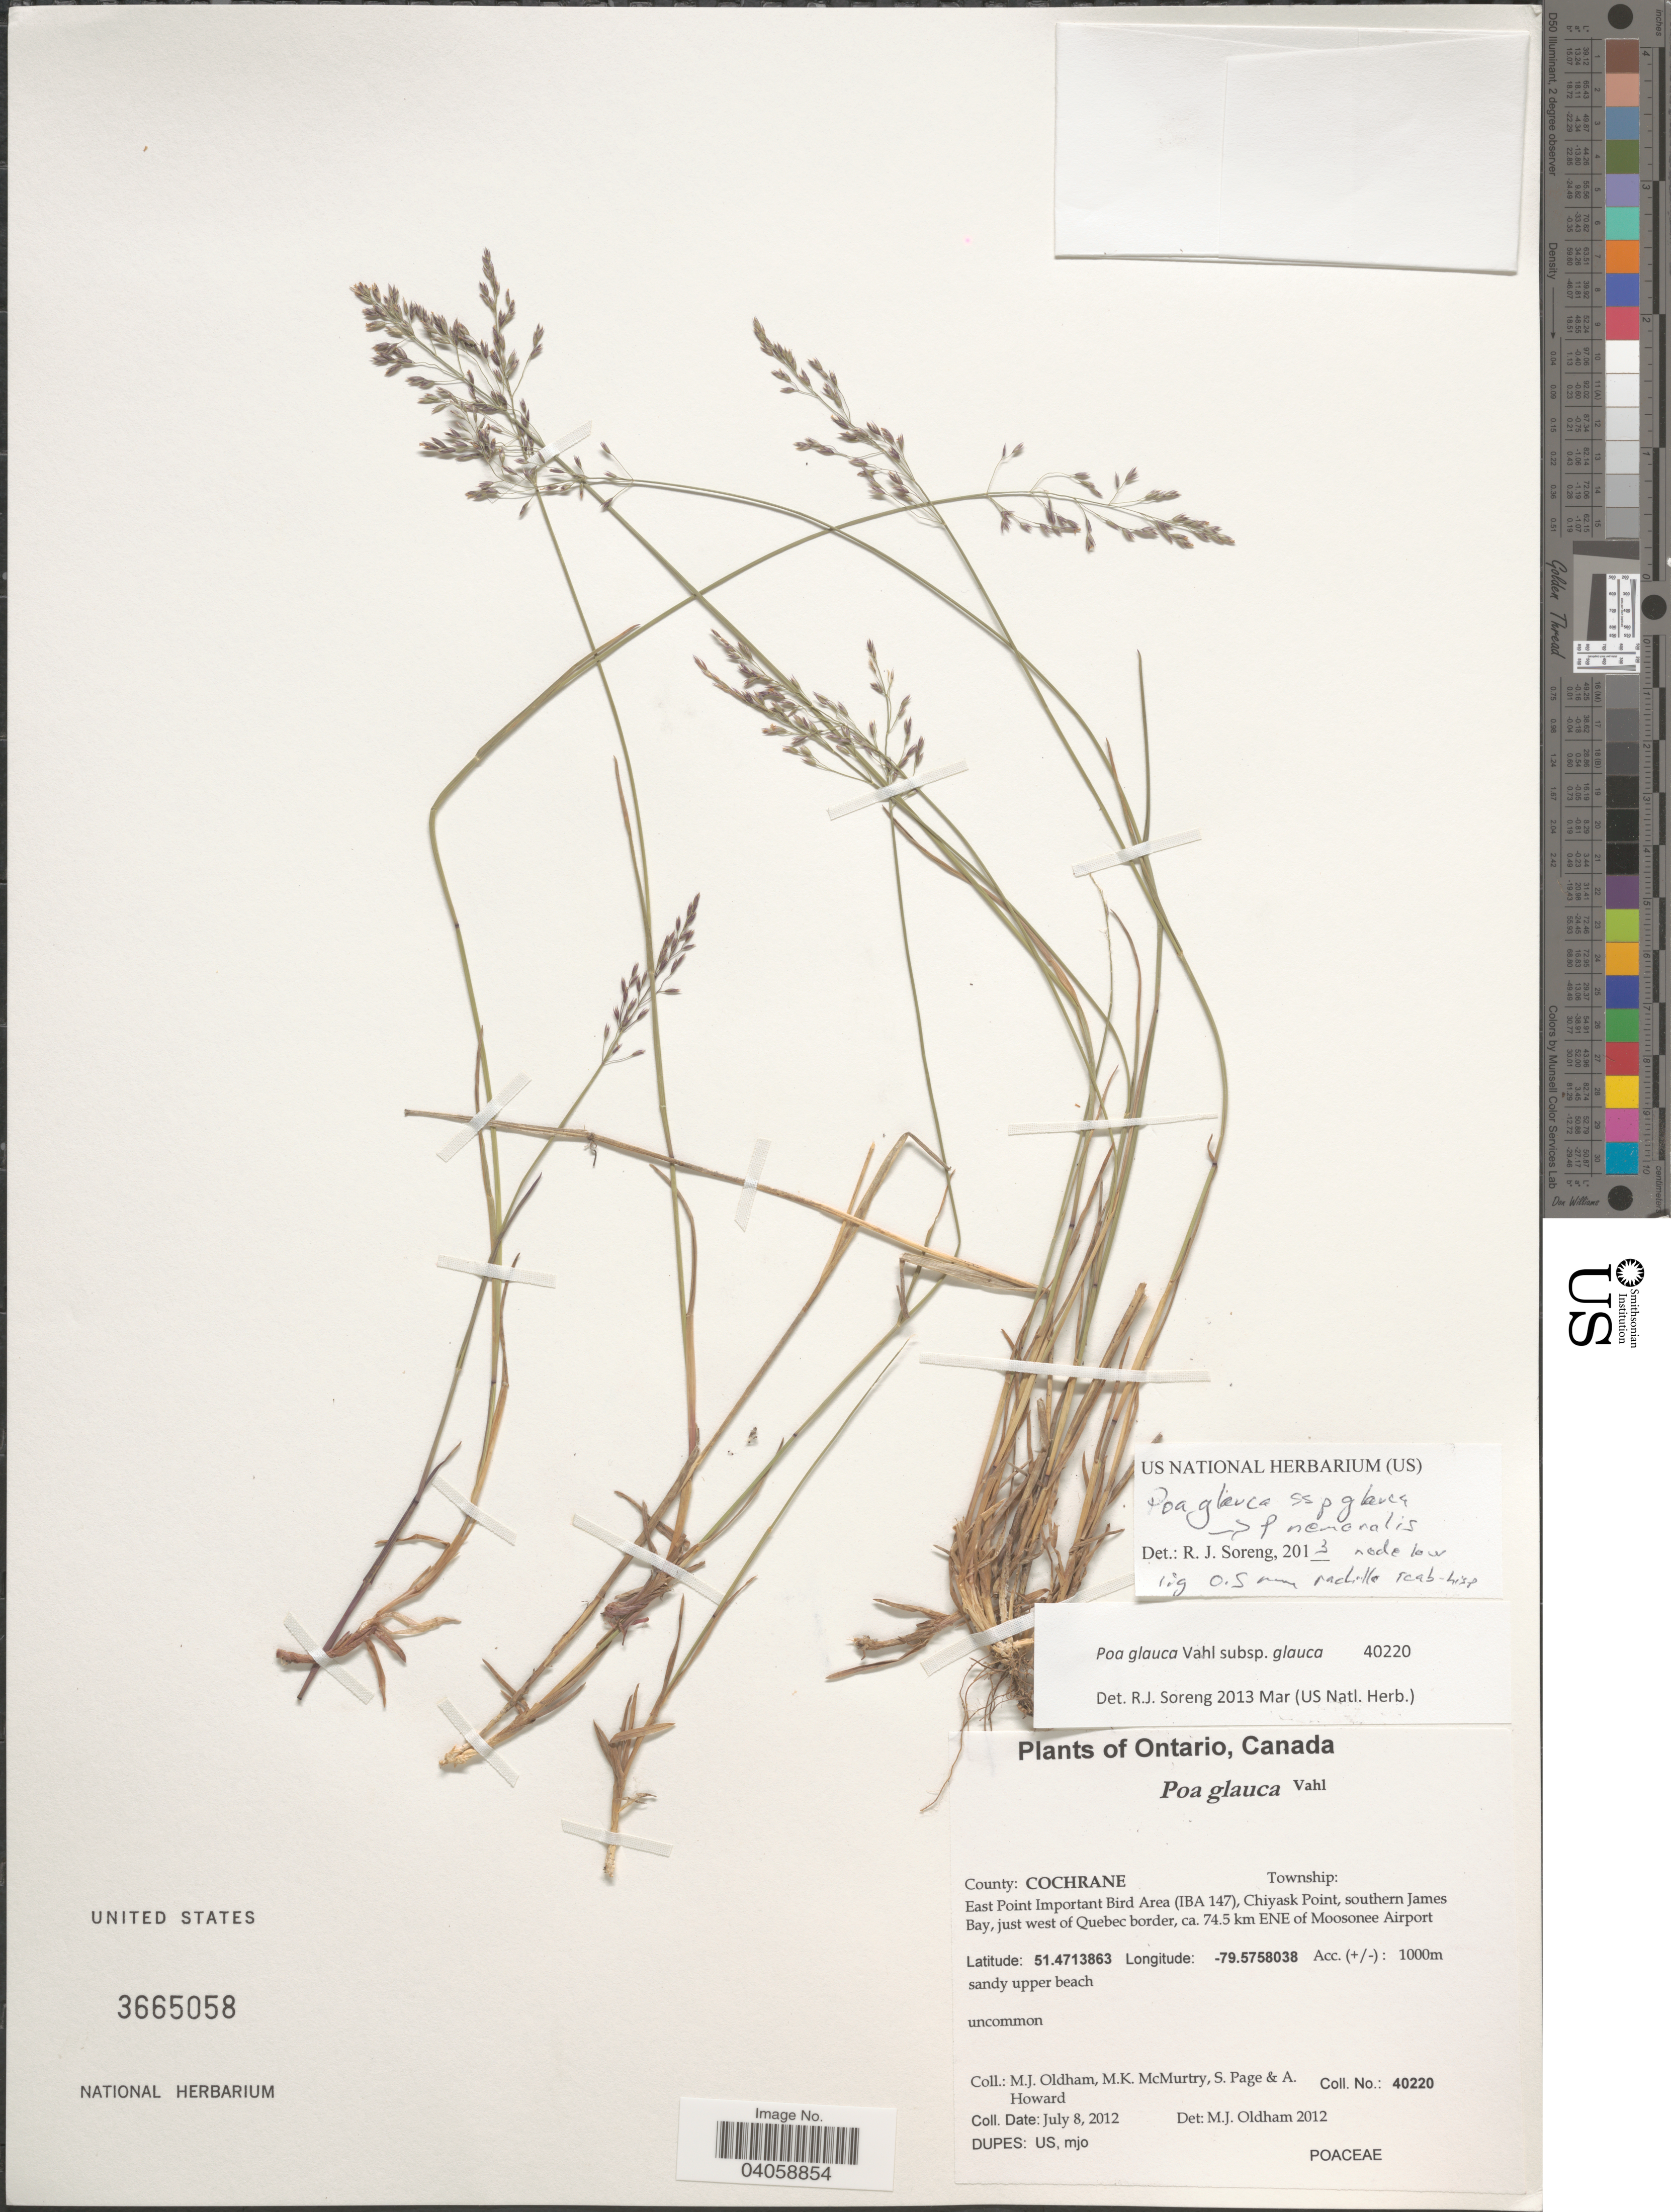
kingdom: Plantae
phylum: Tracheophyta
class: Liliopsida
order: Poales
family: Poaceae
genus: Poa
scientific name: Poa glauca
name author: Vahl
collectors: M. Oldham, M. McMurtry, S. Page & A. Howard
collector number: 40220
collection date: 2012-07-08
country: Canada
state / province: Ontario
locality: County: Cochrane. East Point Important Bird Area (IBA 147), Chiyask Point, southern James Bay, just west of Quebec border, ca. 74.5 km ENE of Moosonee Airport.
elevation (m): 1000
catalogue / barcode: US 3665058